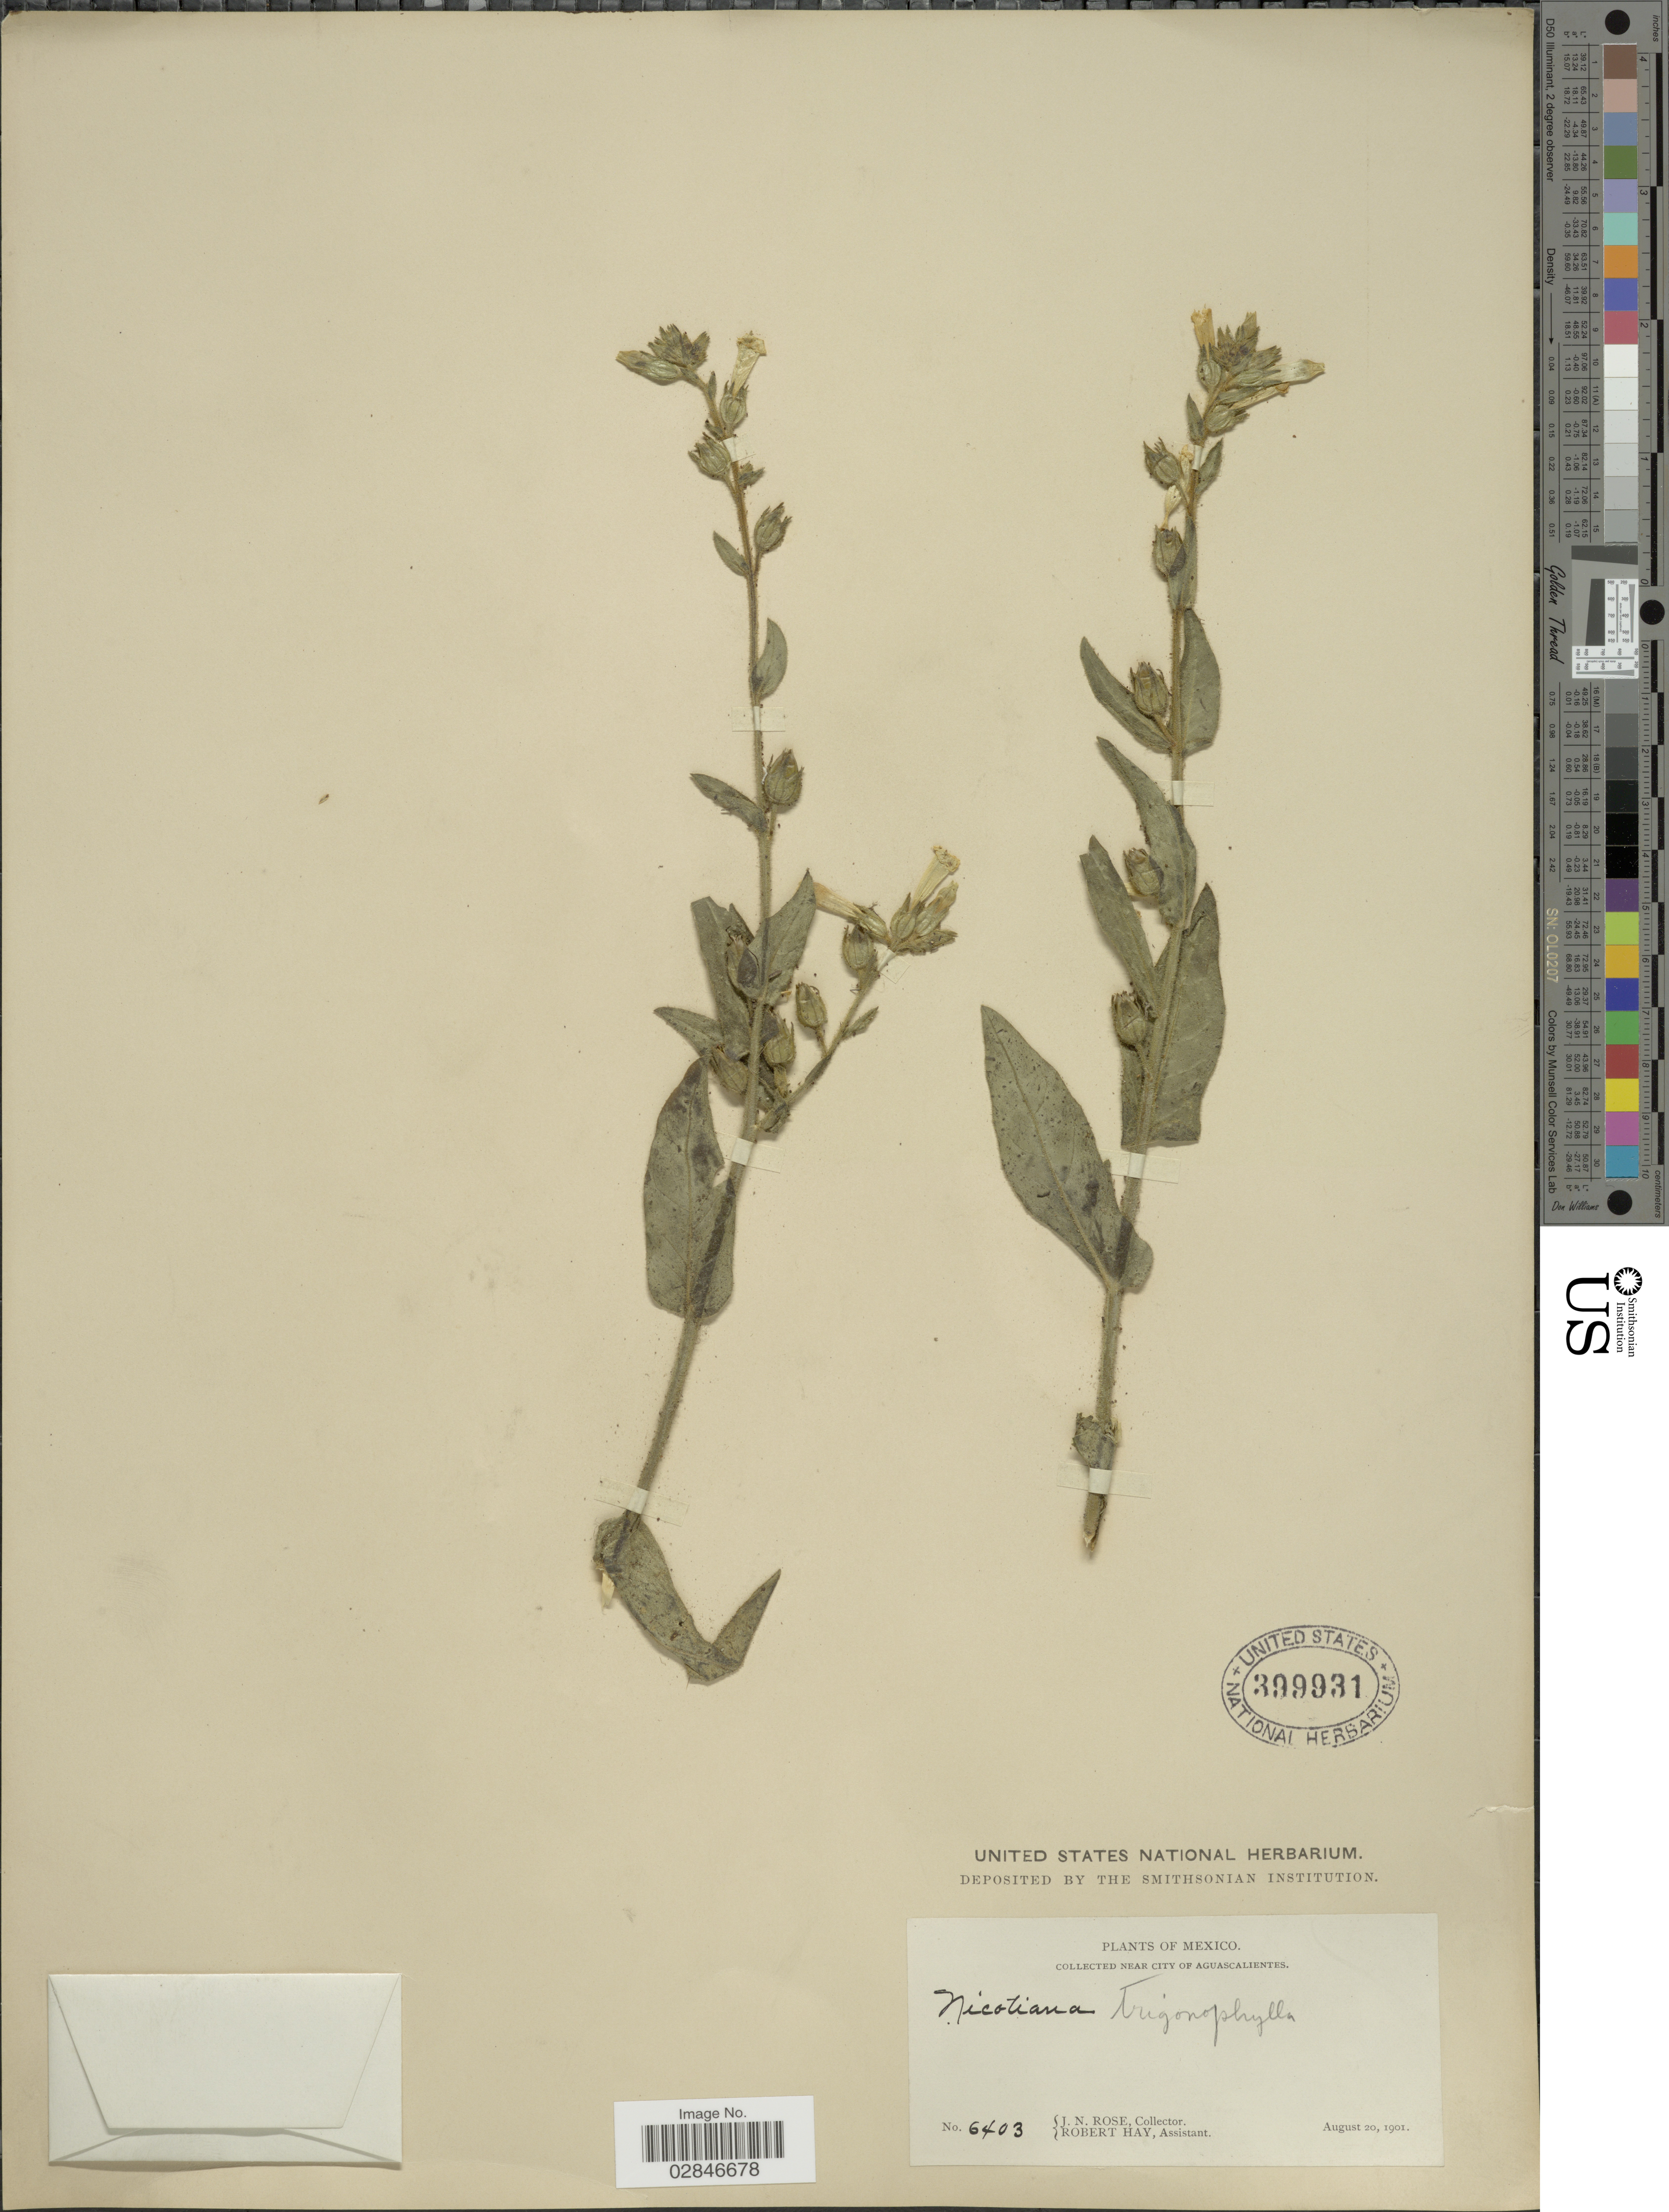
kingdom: Plantae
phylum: Tracheophyta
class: Magnoliopsida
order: Solanales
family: Solanaceae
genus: Nicotiana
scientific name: Nicotiana trigonophylla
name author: Dunal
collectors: J. N. Rose & R. H. Hay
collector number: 6403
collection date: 1901-08-20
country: Mexico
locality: Near city of Aguascalientes.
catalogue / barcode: US 399931